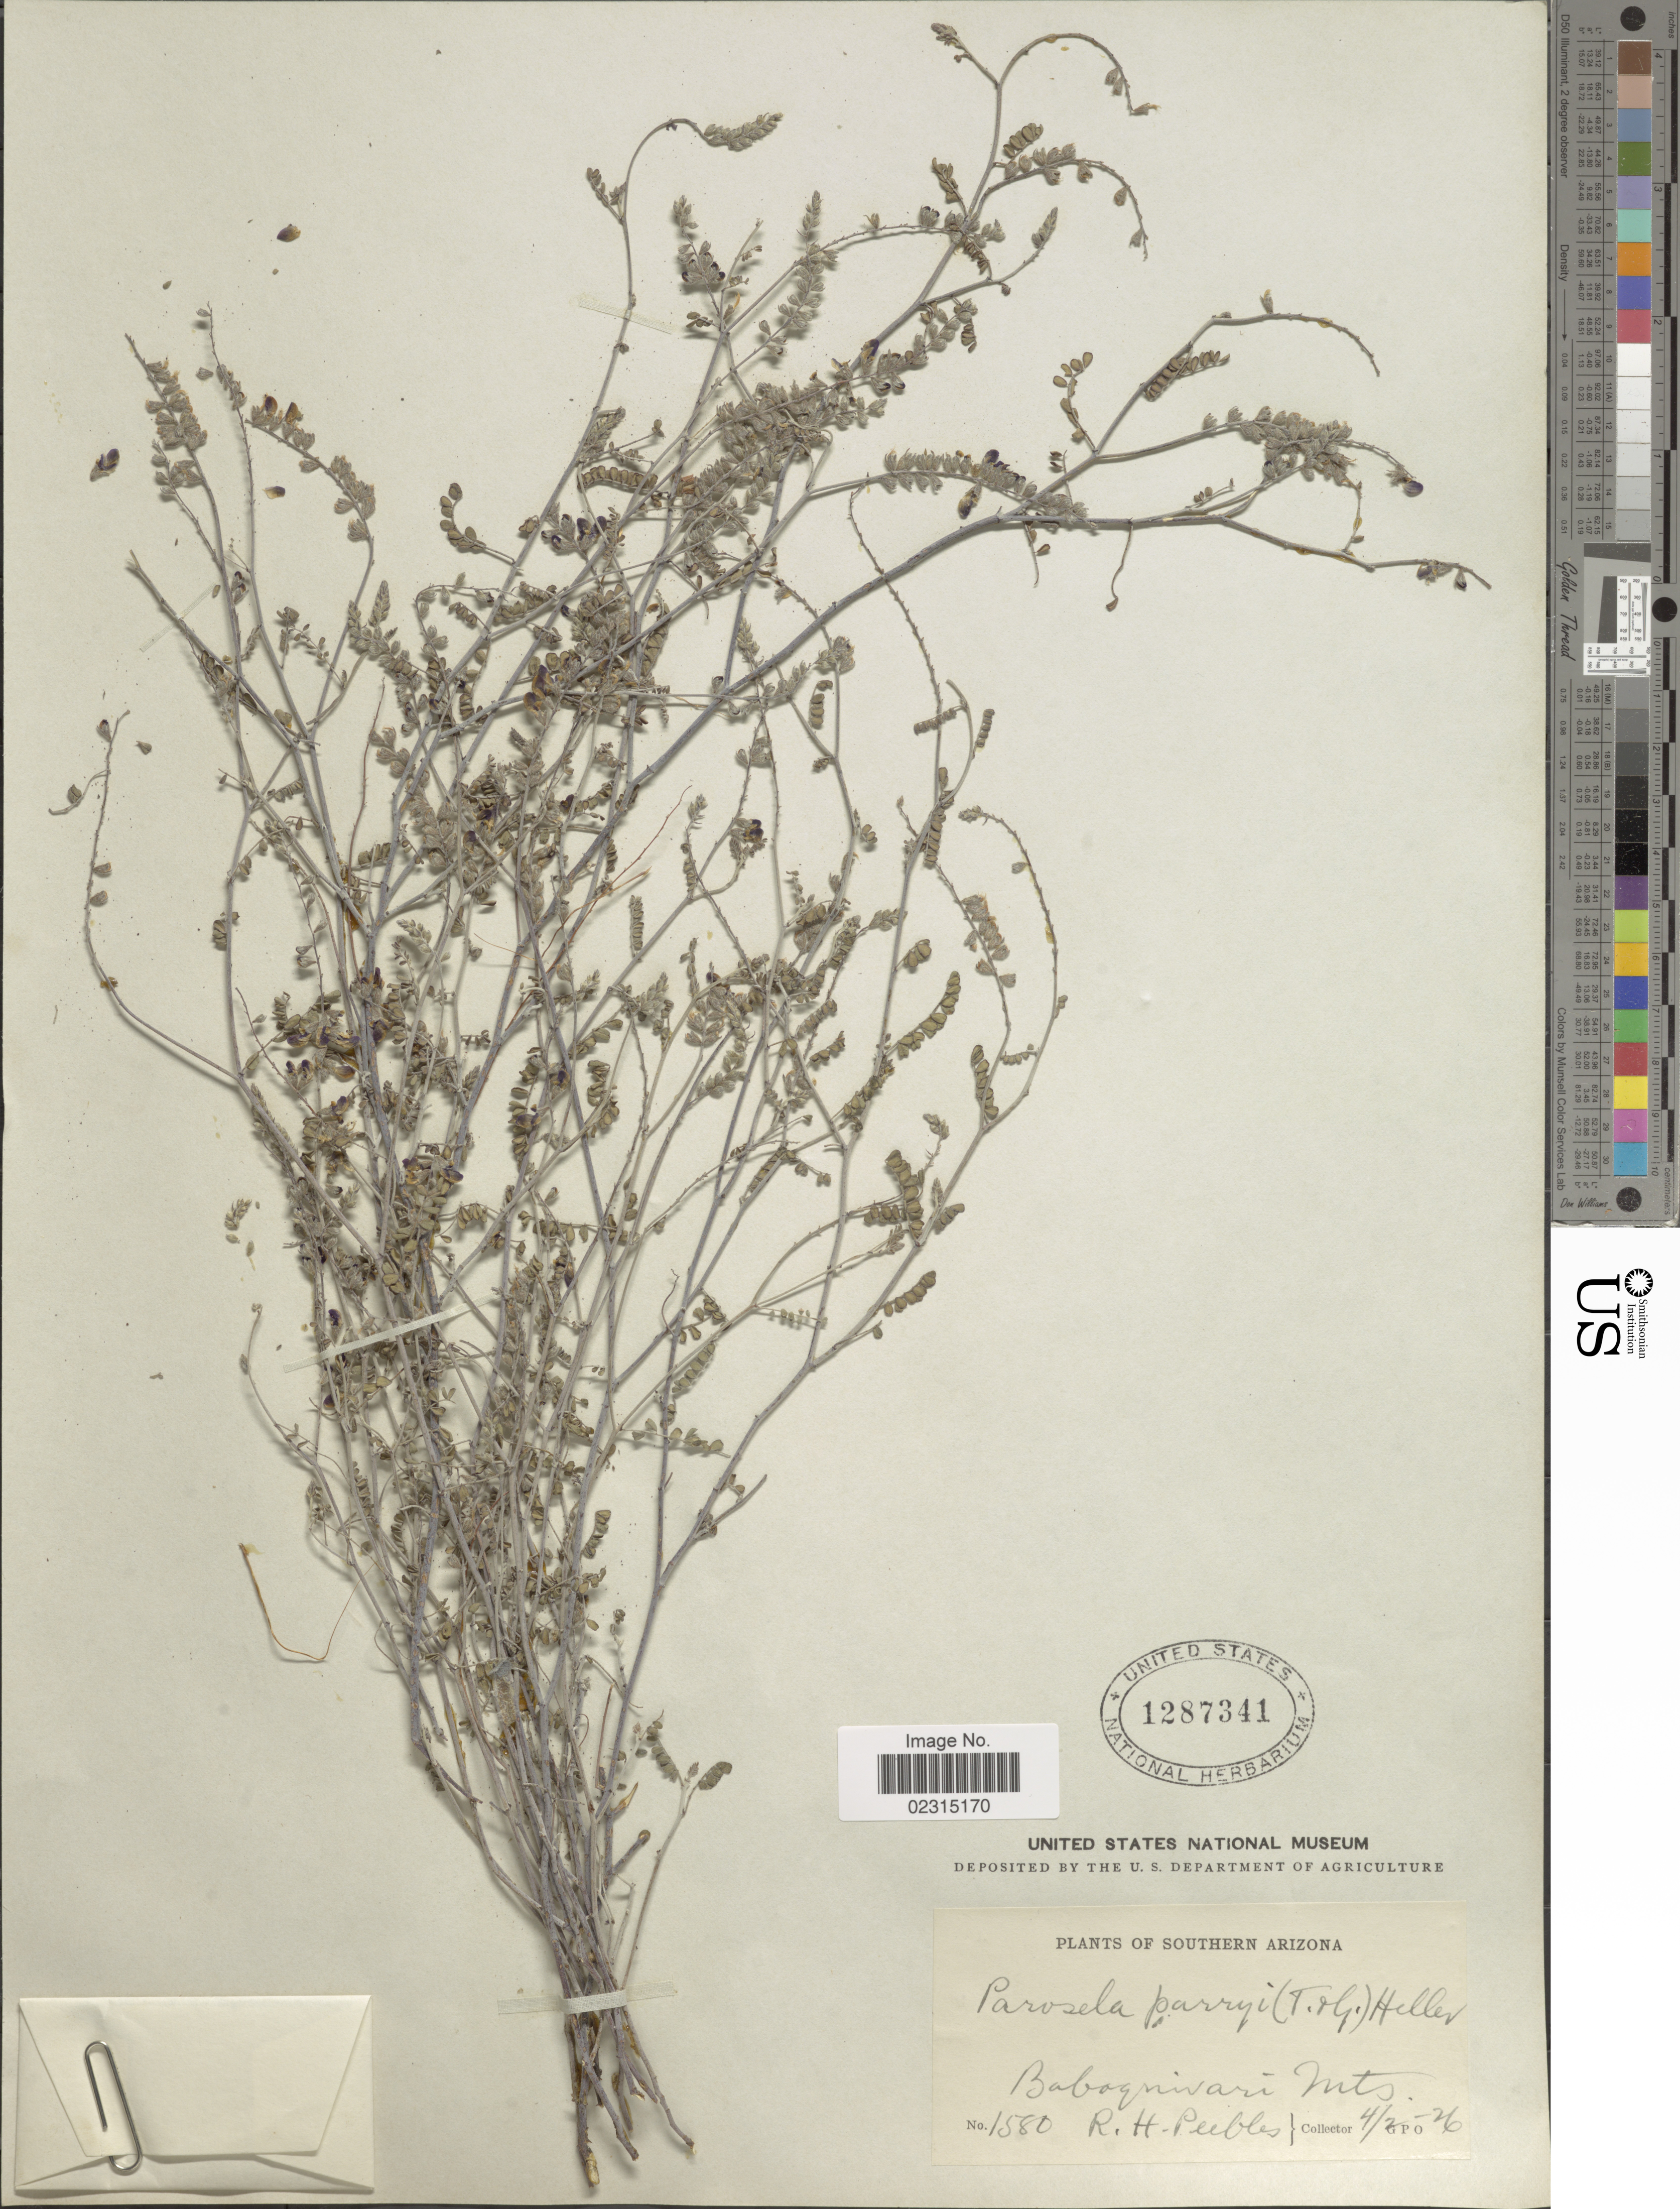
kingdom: Plantae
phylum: Tracheophyta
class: Magnoliopsida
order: Fabales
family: Fabaceae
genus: Marina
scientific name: Marina parryi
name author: (Torr. & A. Gray) Barneby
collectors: R. H. Peebles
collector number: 1580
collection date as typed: Transcribed d/m/y: 2/4/26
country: United States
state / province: Arizona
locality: Southern Arizona, Baboquiwari Mts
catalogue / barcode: US 1287341